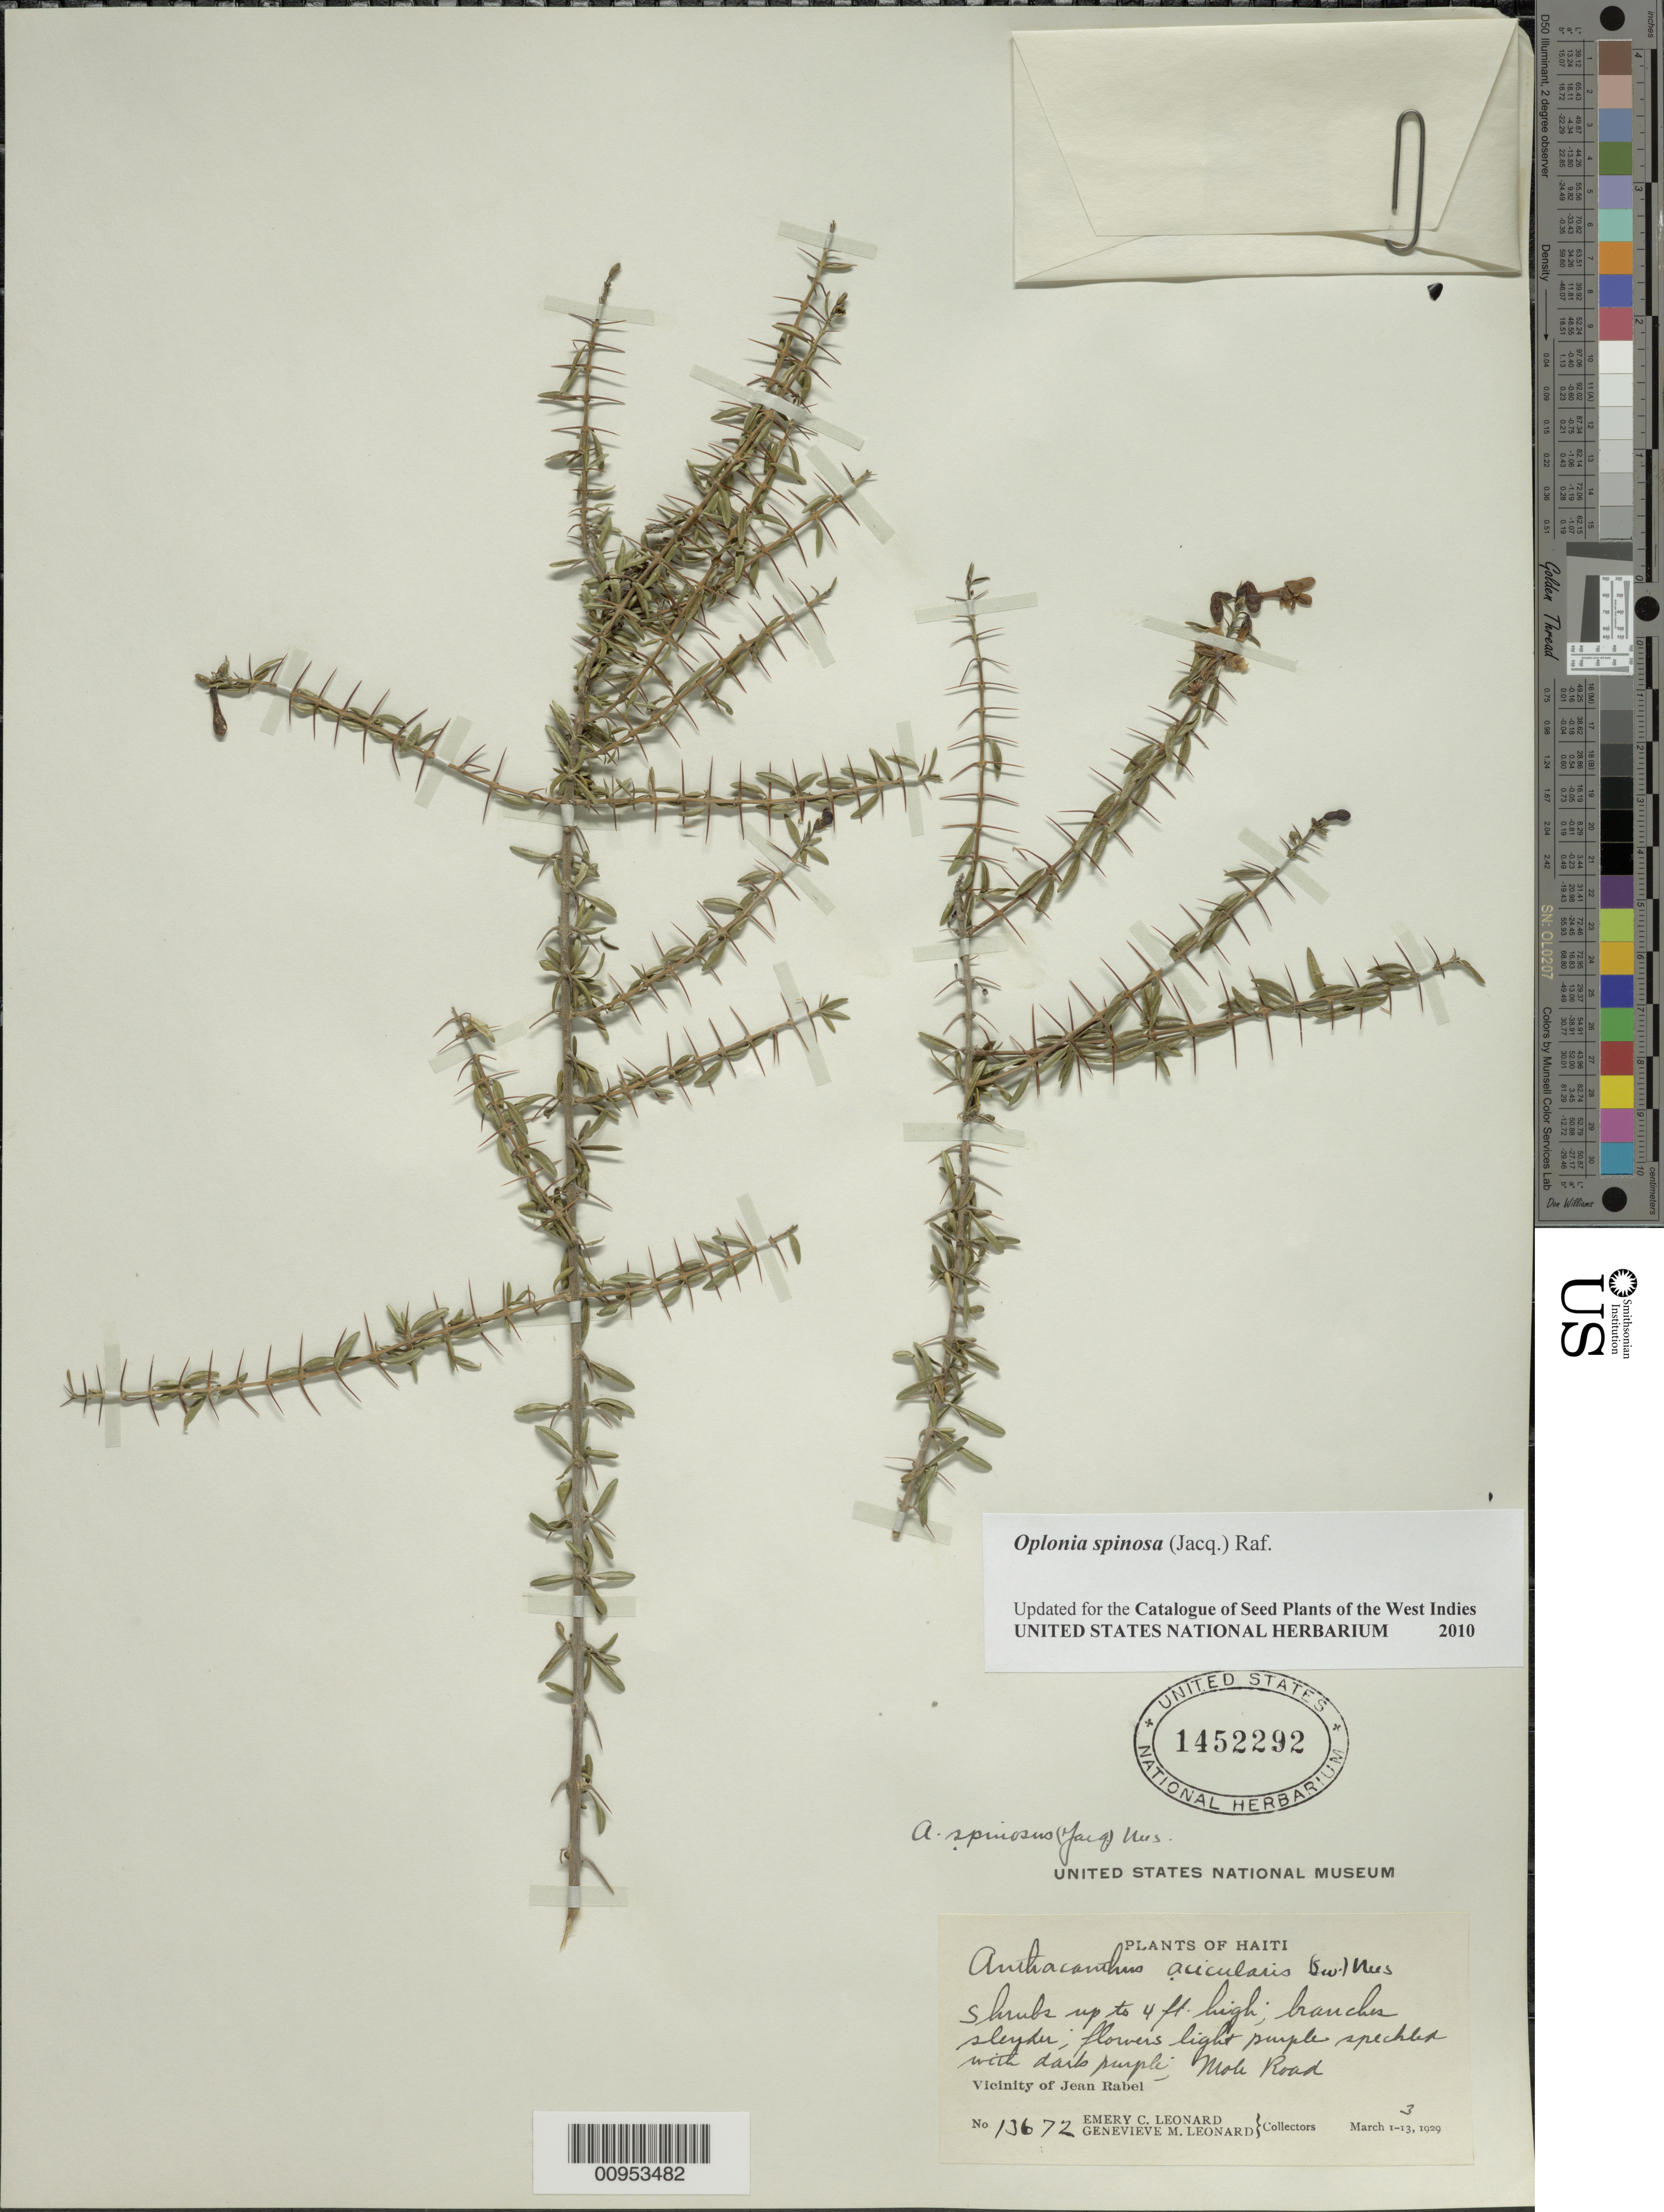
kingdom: Plantae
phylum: Tracheophyta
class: Magnoliopsida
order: Lamiales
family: Acanthaceae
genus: Oplonia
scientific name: Oplonia spinosa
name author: Raf.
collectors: E. C. Leonard & G. M. Leonard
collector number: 13672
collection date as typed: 03 Mar 1929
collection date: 1929-03-03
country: Haiti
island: Hispaniola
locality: Vicinity of Jean Rabel, Mole Road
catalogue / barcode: US 1452292